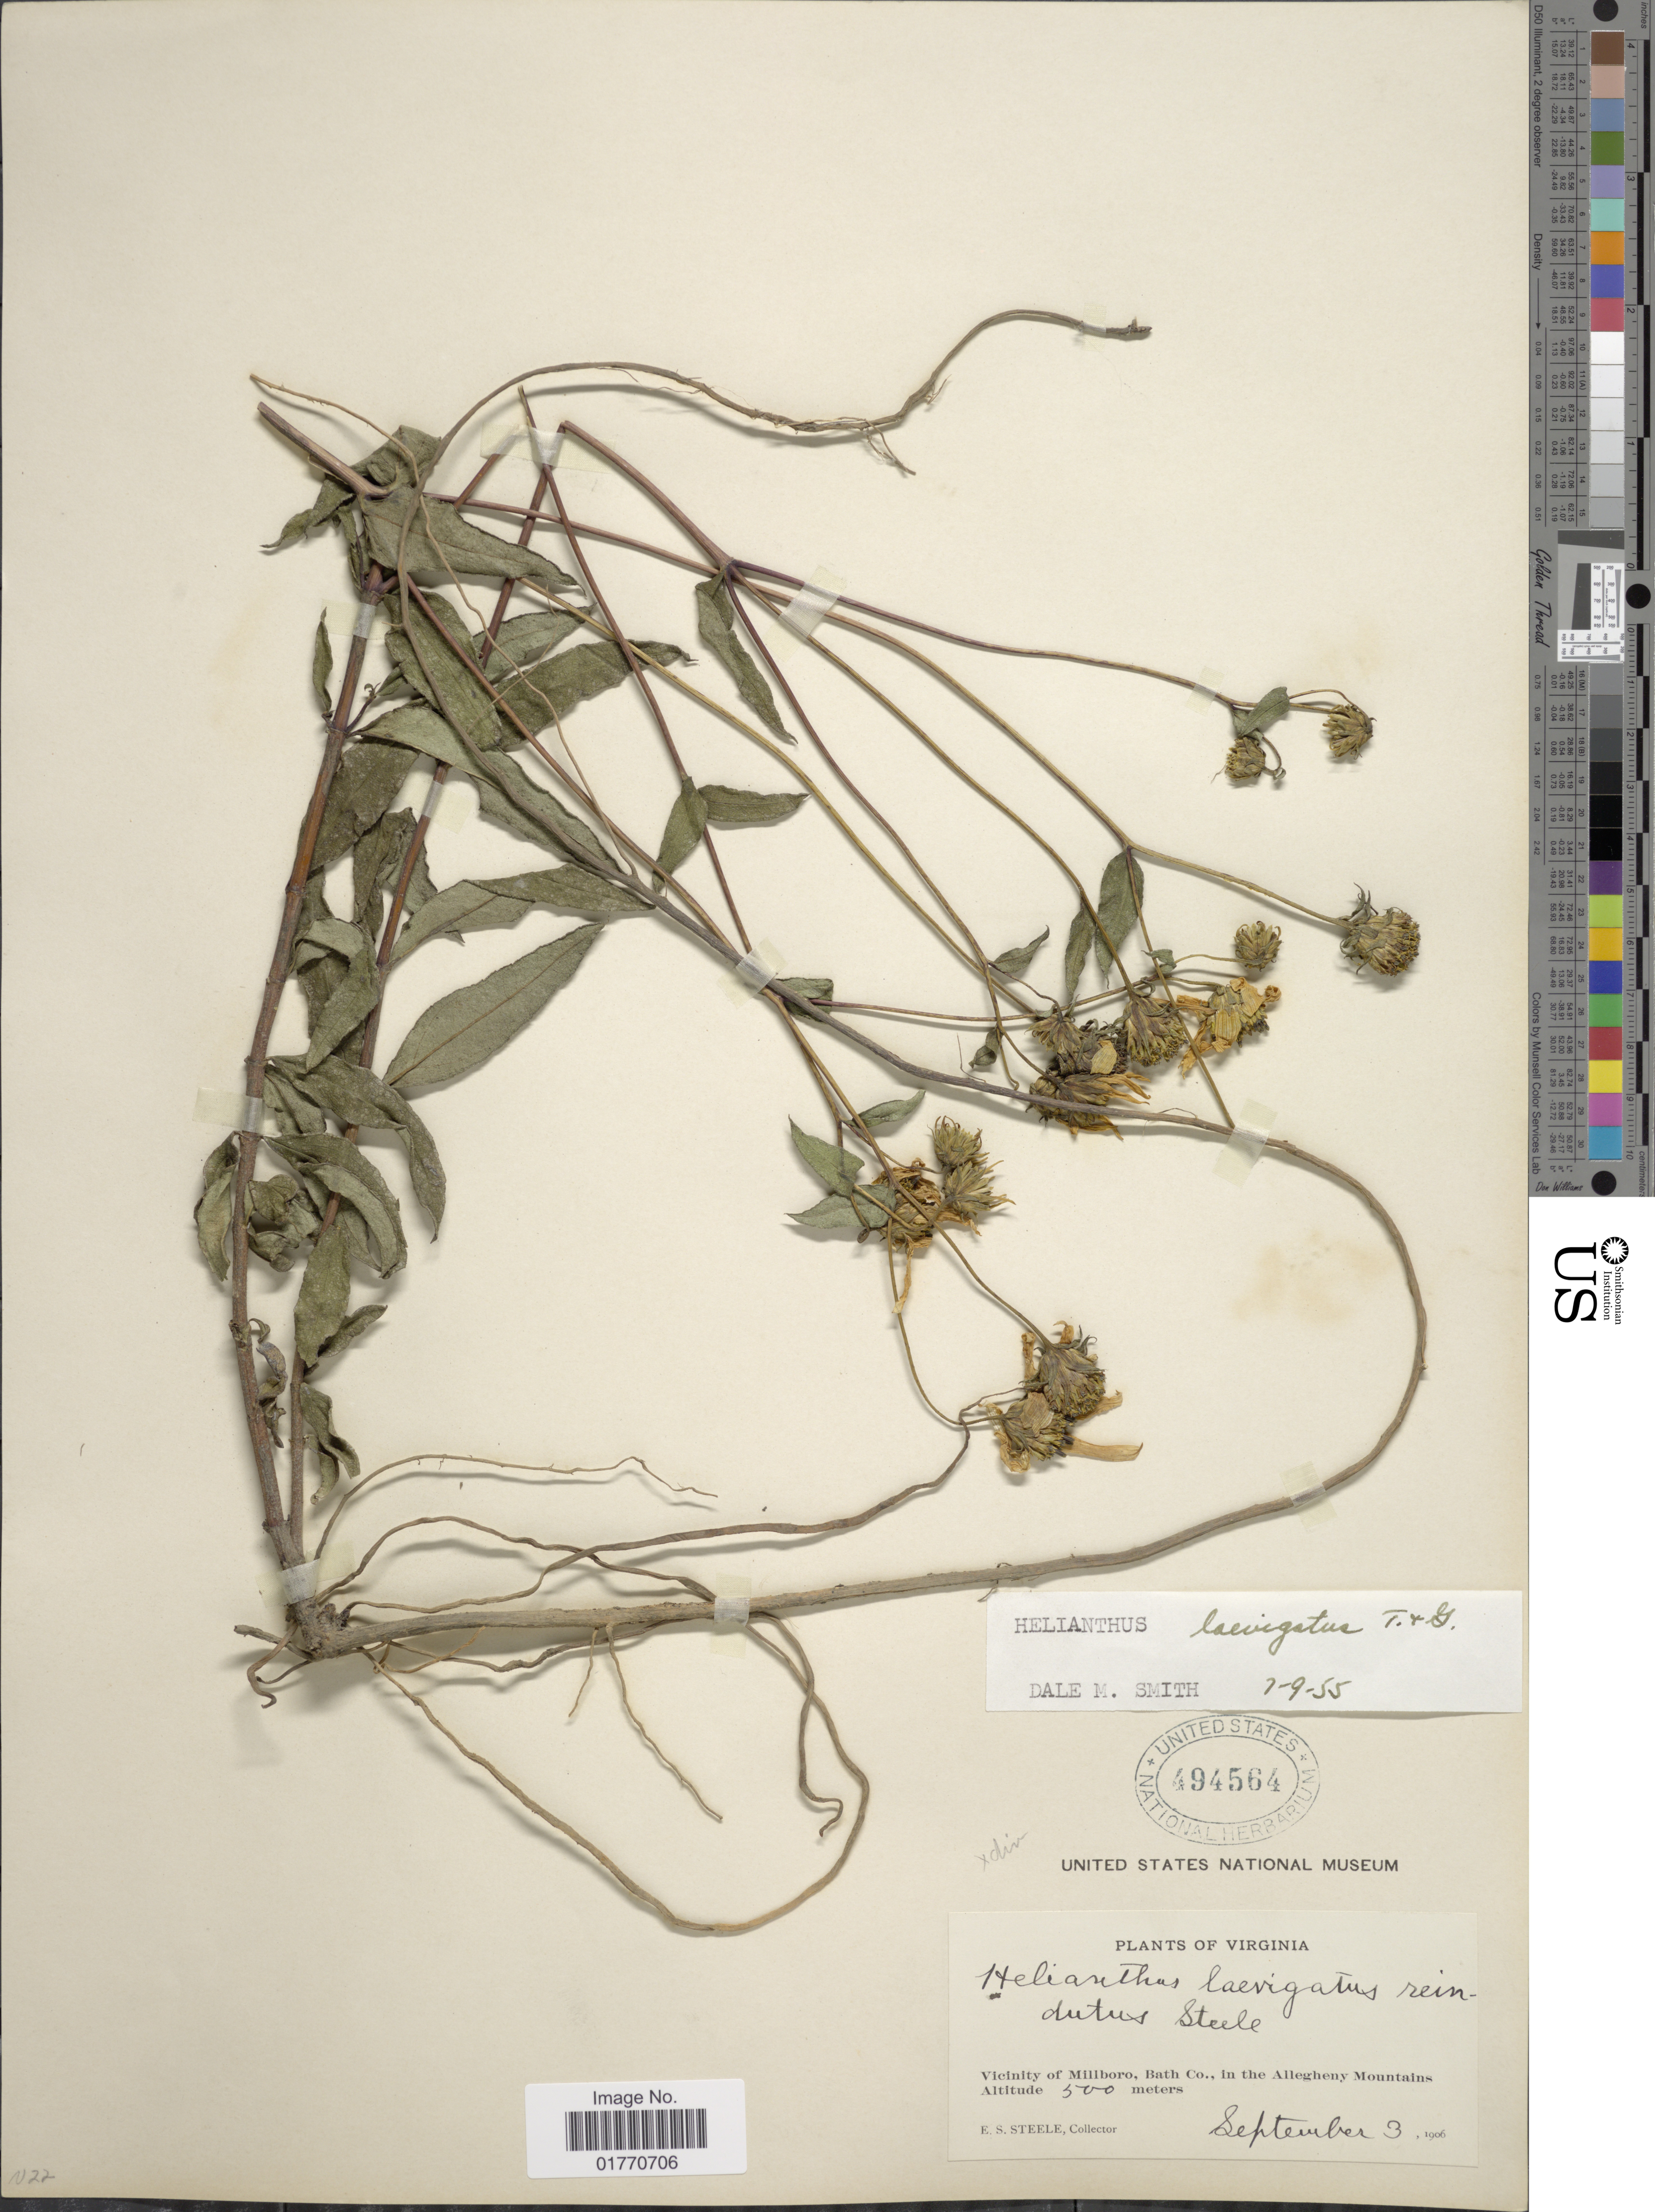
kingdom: Plantae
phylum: Tracheophyta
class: Magnoliopsida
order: Asterales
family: Asteraceae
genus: Helianthus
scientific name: Helianthus laevigatus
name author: Torr. & A. Gray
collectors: E. Steele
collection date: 1906-09-03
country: United States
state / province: Virginia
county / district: Bath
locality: Vicinity of Millboro, Bath Co., in the Allegeheny Mountains.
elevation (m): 500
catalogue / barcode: US 494564